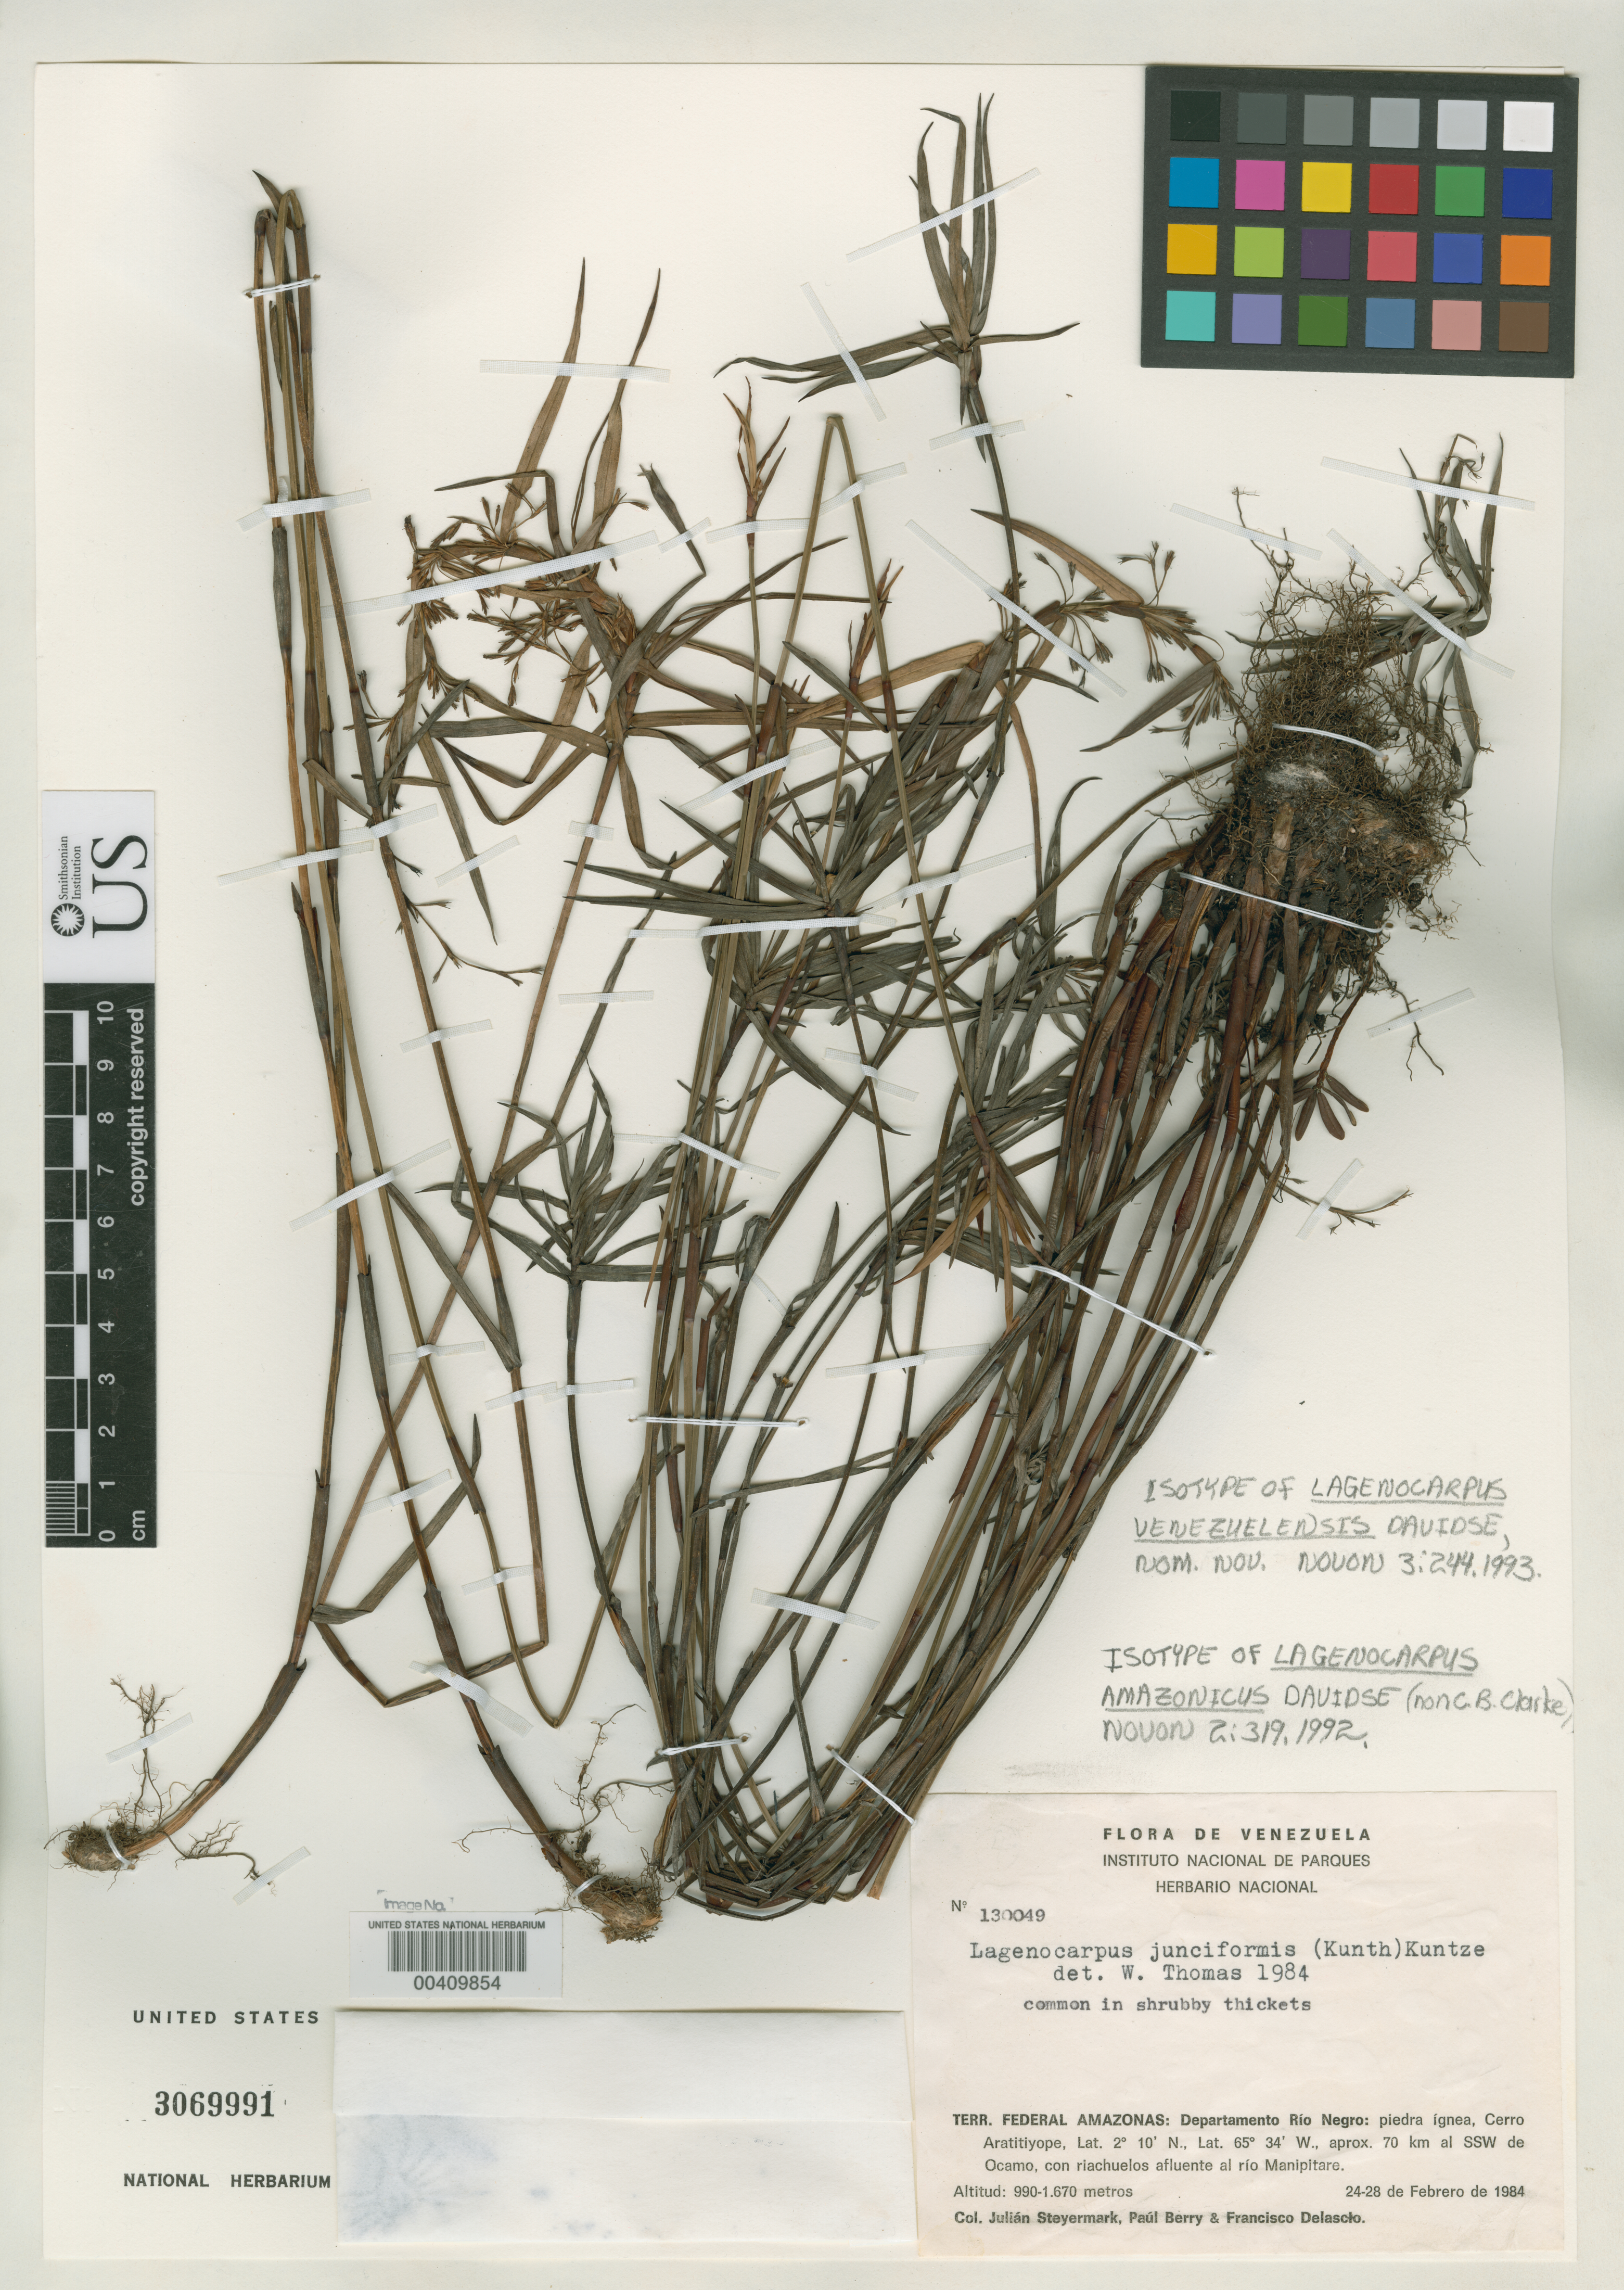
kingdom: Plantae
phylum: Tracheophyta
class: Liliopsida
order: Poales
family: Cyperaceae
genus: Lagenocarpus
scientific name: Lagenocarpus amazonicus Davidse, nom. illeg.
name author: Davidse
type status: Isotype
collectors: J. Steyermark, P. Berry & F. Delascio C.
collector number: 130049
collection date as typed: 24 Feb 1984 to 28 Feb 1984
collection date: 1984-02-24/1984-02-28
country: Venezuela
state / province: Amazonas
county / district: Rio Negro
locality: Cerro Aratitiyope, aprox. 70 km al SSW de Ocamo, con riachuelos affluente al Rio Manipitare, Piedra Ignea.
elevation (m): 990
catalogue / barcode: US 3069991